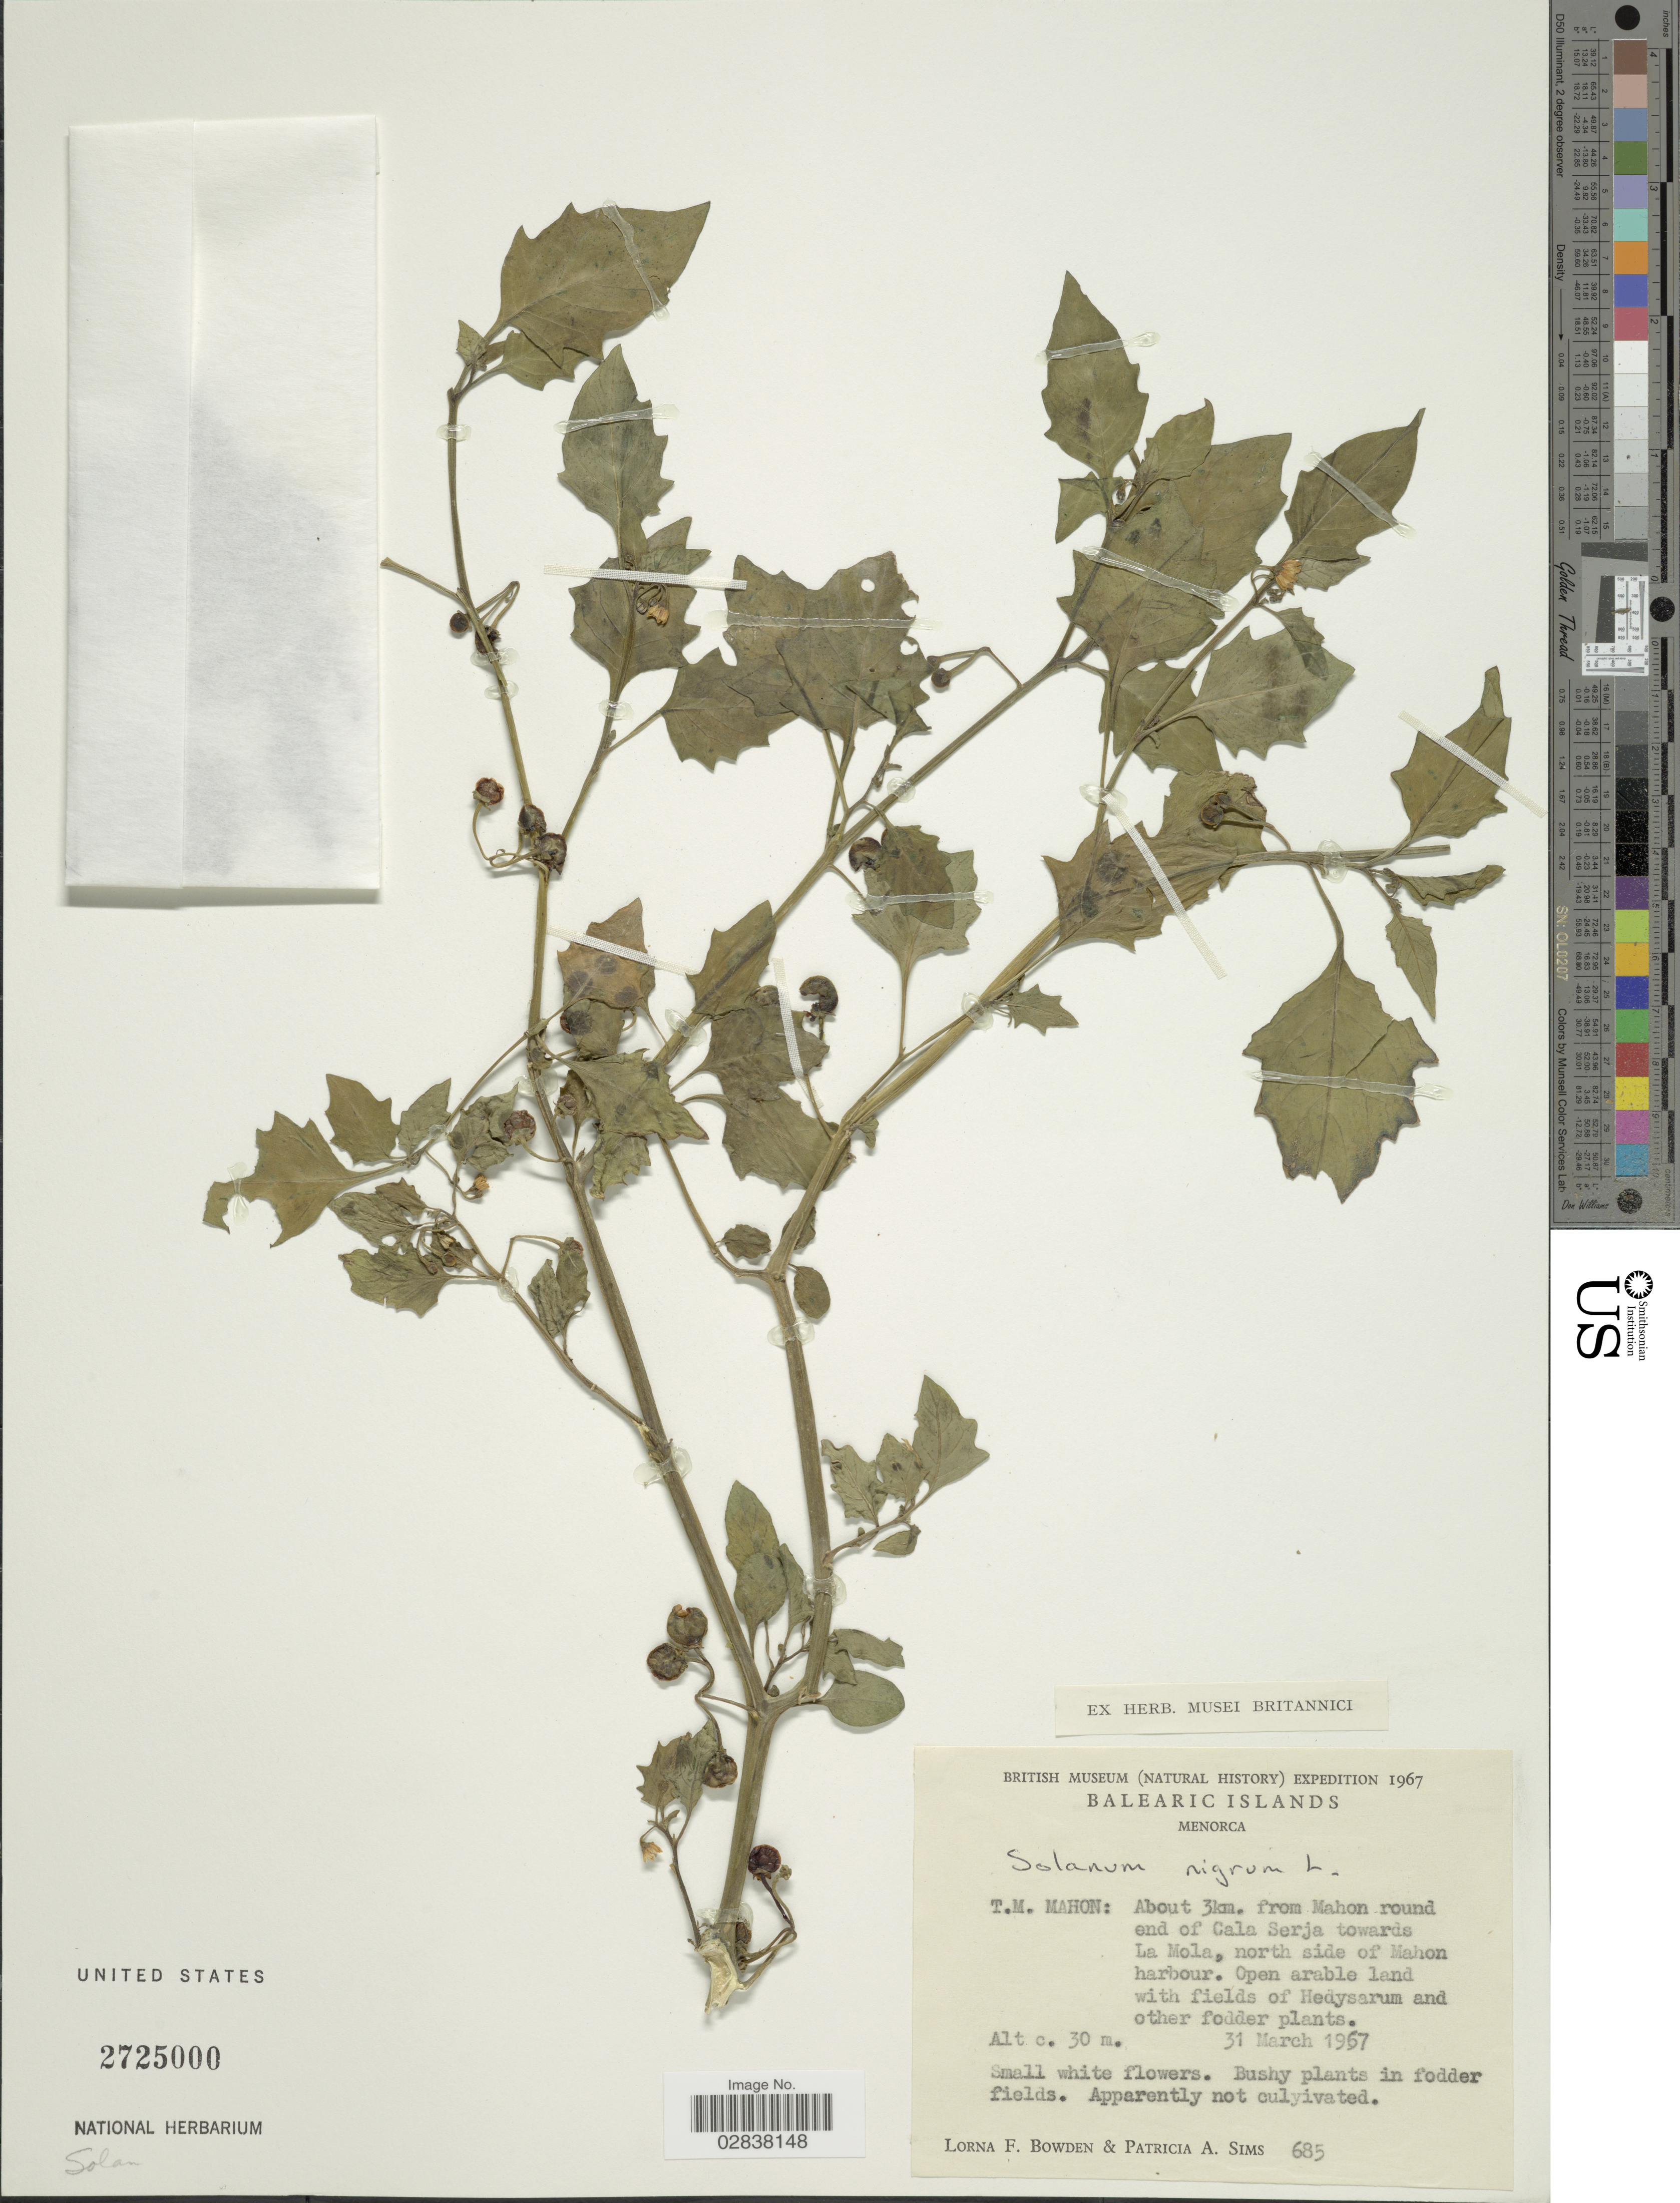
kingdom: Plantae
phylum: Tracheophyta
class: Magnoliopsida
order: Solanales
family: Solanaceae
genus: Solanum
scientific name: Solanum nigrum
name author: L.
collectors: L. F. Bowden & P. A. Sims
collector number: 685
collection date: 1967-03-31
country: Spain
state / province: Islas Baleares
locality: Balearic Islands, Menorca, T.M. Mahon, About 3 km. from Mahon round end of Cala Serja towards La Mola, north side of Mahon harbour.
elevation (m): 30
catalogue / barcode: US 2725000